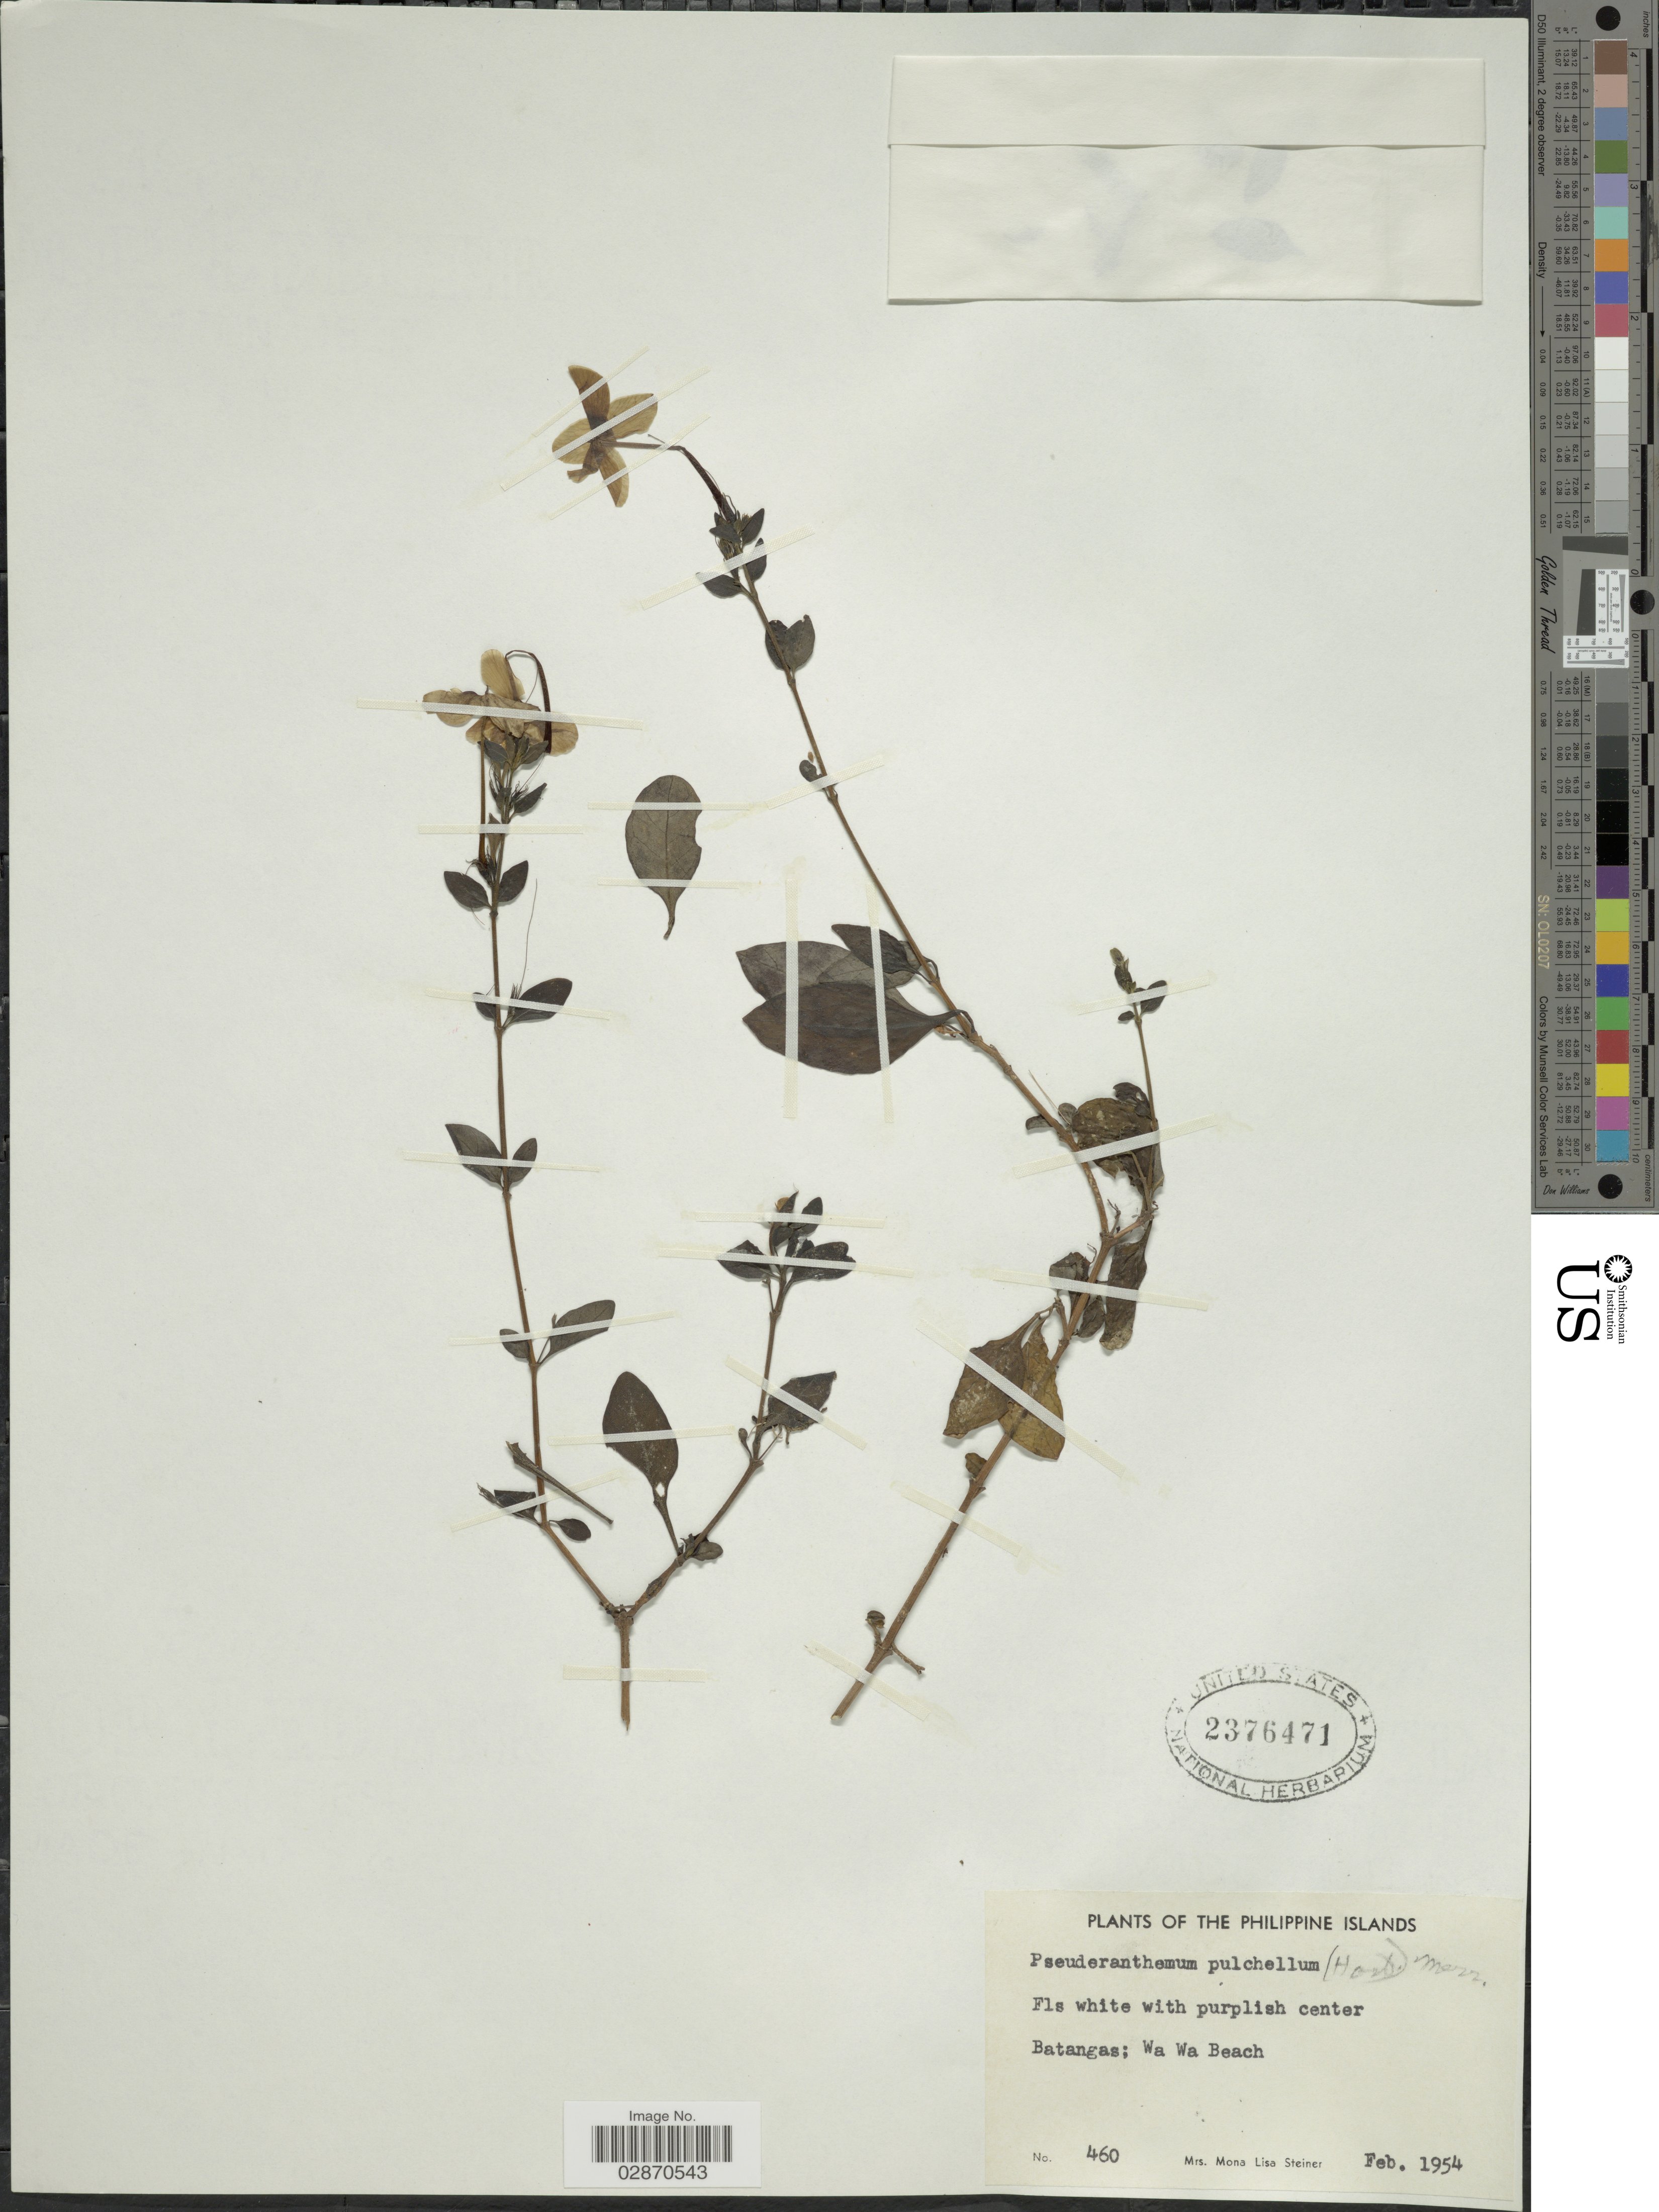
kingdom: Plantae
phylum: Tracheophyta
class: Magnoliopsida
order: Lamiales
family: Acanthaceae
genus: Pseuderanthemum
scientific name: Pseuderanthemum pulchellum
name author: (Andrews) Merr.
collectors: M. Steiner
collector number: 460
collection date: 1954-02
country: Philippines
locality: Philippine Islands. Batangas: Wa Wa Beach.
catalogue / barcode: US 2376471